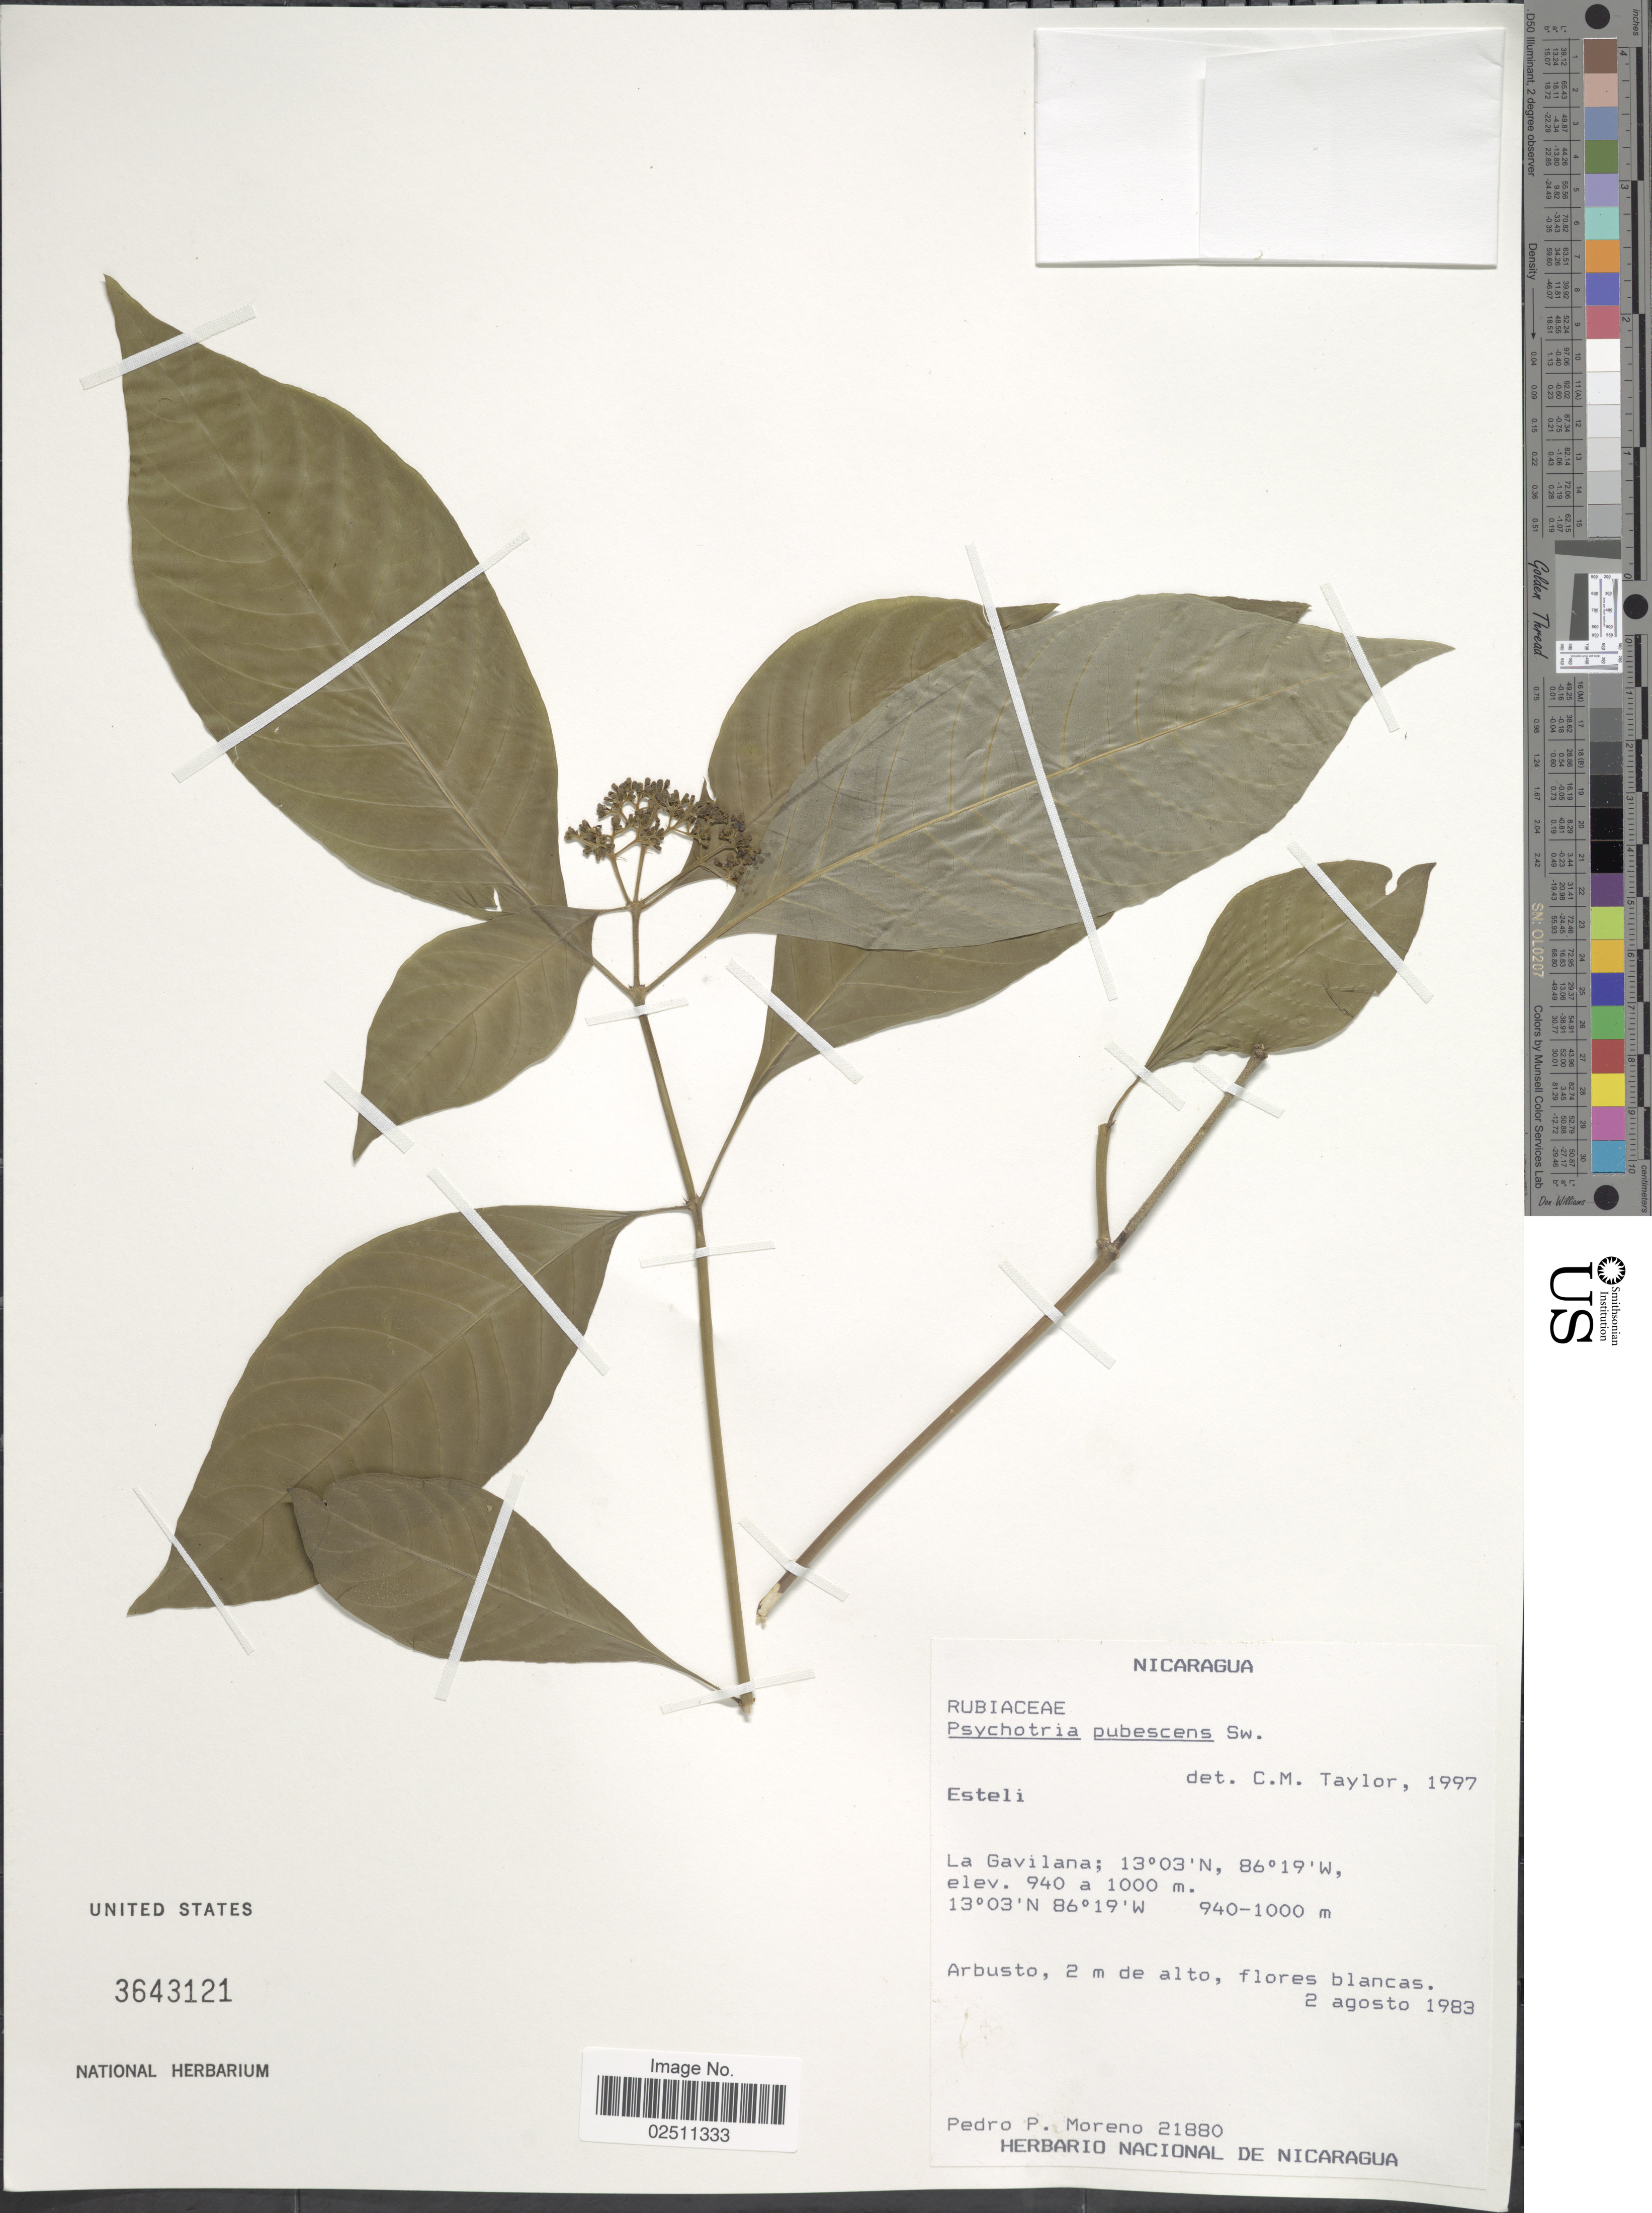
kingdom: Plantae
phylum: Tracheophyta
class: Magnoliopsida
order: Gentianales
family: Rubiaceae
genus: Psychotria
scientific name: Psychotria pubescens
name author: Sw.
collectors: P. Moreno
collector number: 21880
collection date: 1983-08-02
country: Nicaragua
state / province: Esteli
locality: La Gavilana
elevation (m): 940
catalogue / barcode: US 3643121